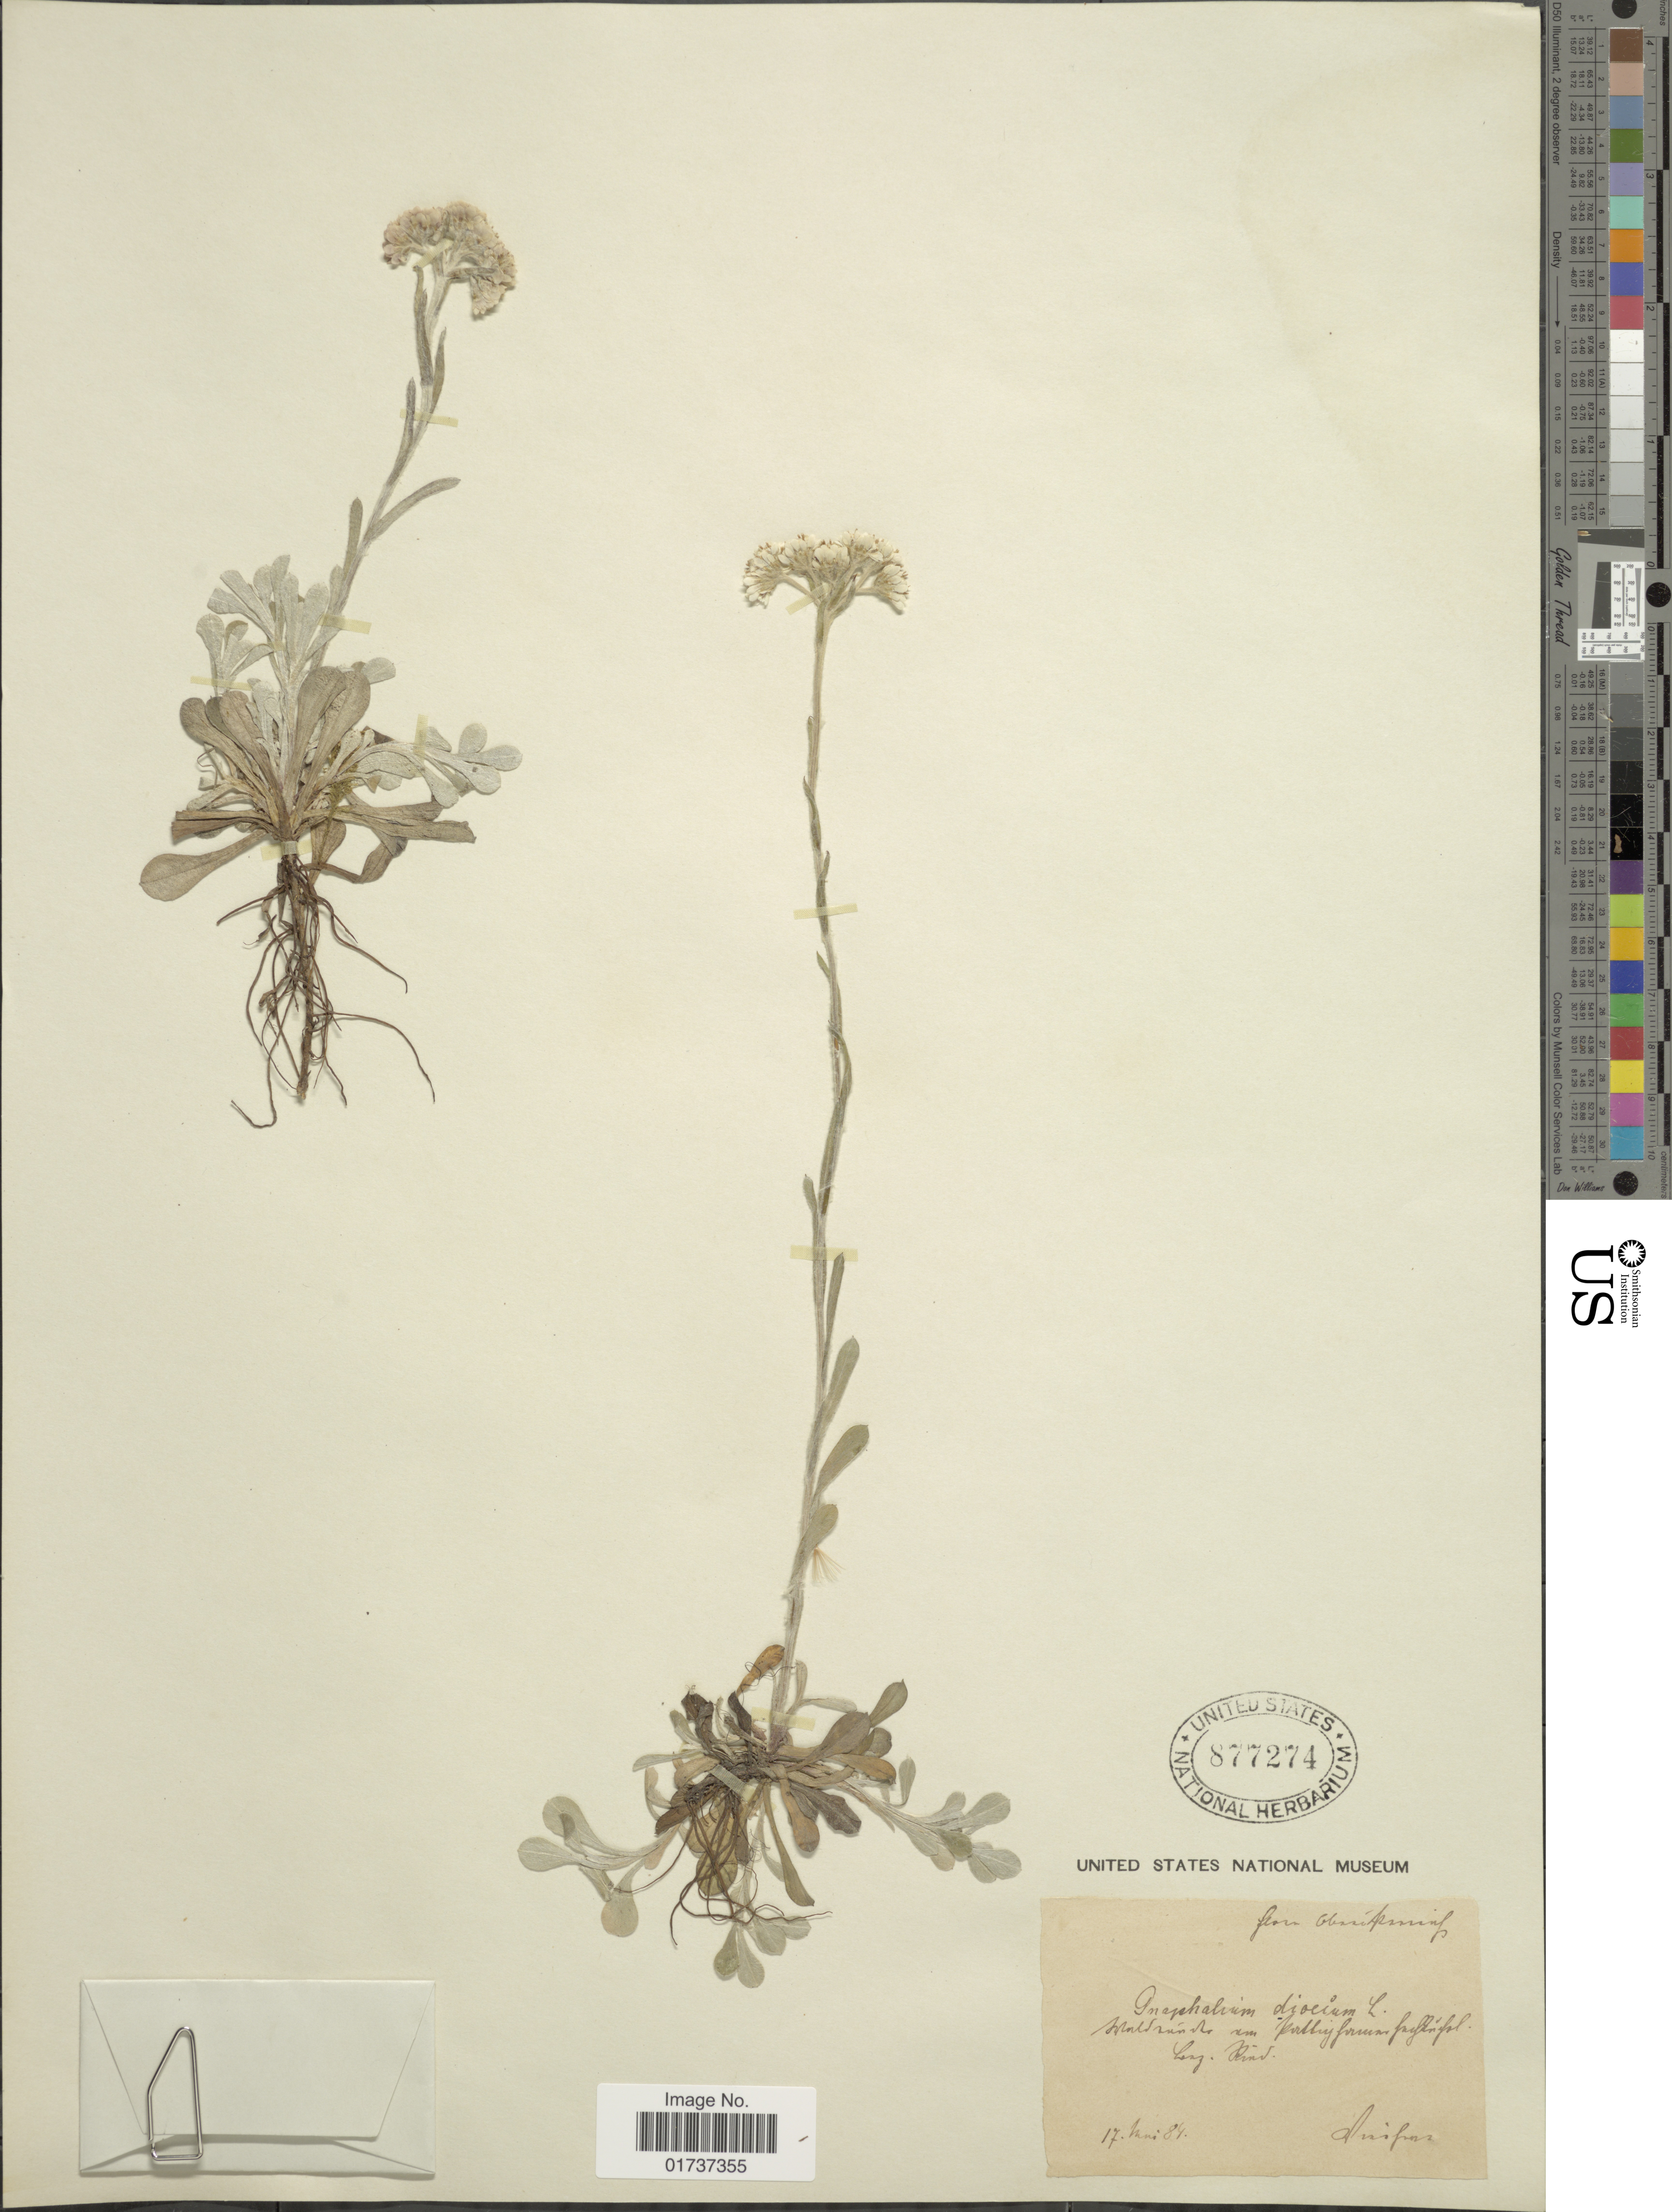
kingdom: Plantae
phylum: Tracheophyta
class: Magnoliopsida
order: Asterales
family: Asteraceae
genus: Gnaphalium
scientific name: Gnaphalium dioicum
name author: L.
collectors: F. Vierhapper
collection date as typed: Transcribed d/m/y: 17/5/84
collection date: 1884-05-17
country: Austria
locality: Flora Oberösterreich, Waldränder am Pattighamer Hochkuchrl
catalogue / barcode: US 877274